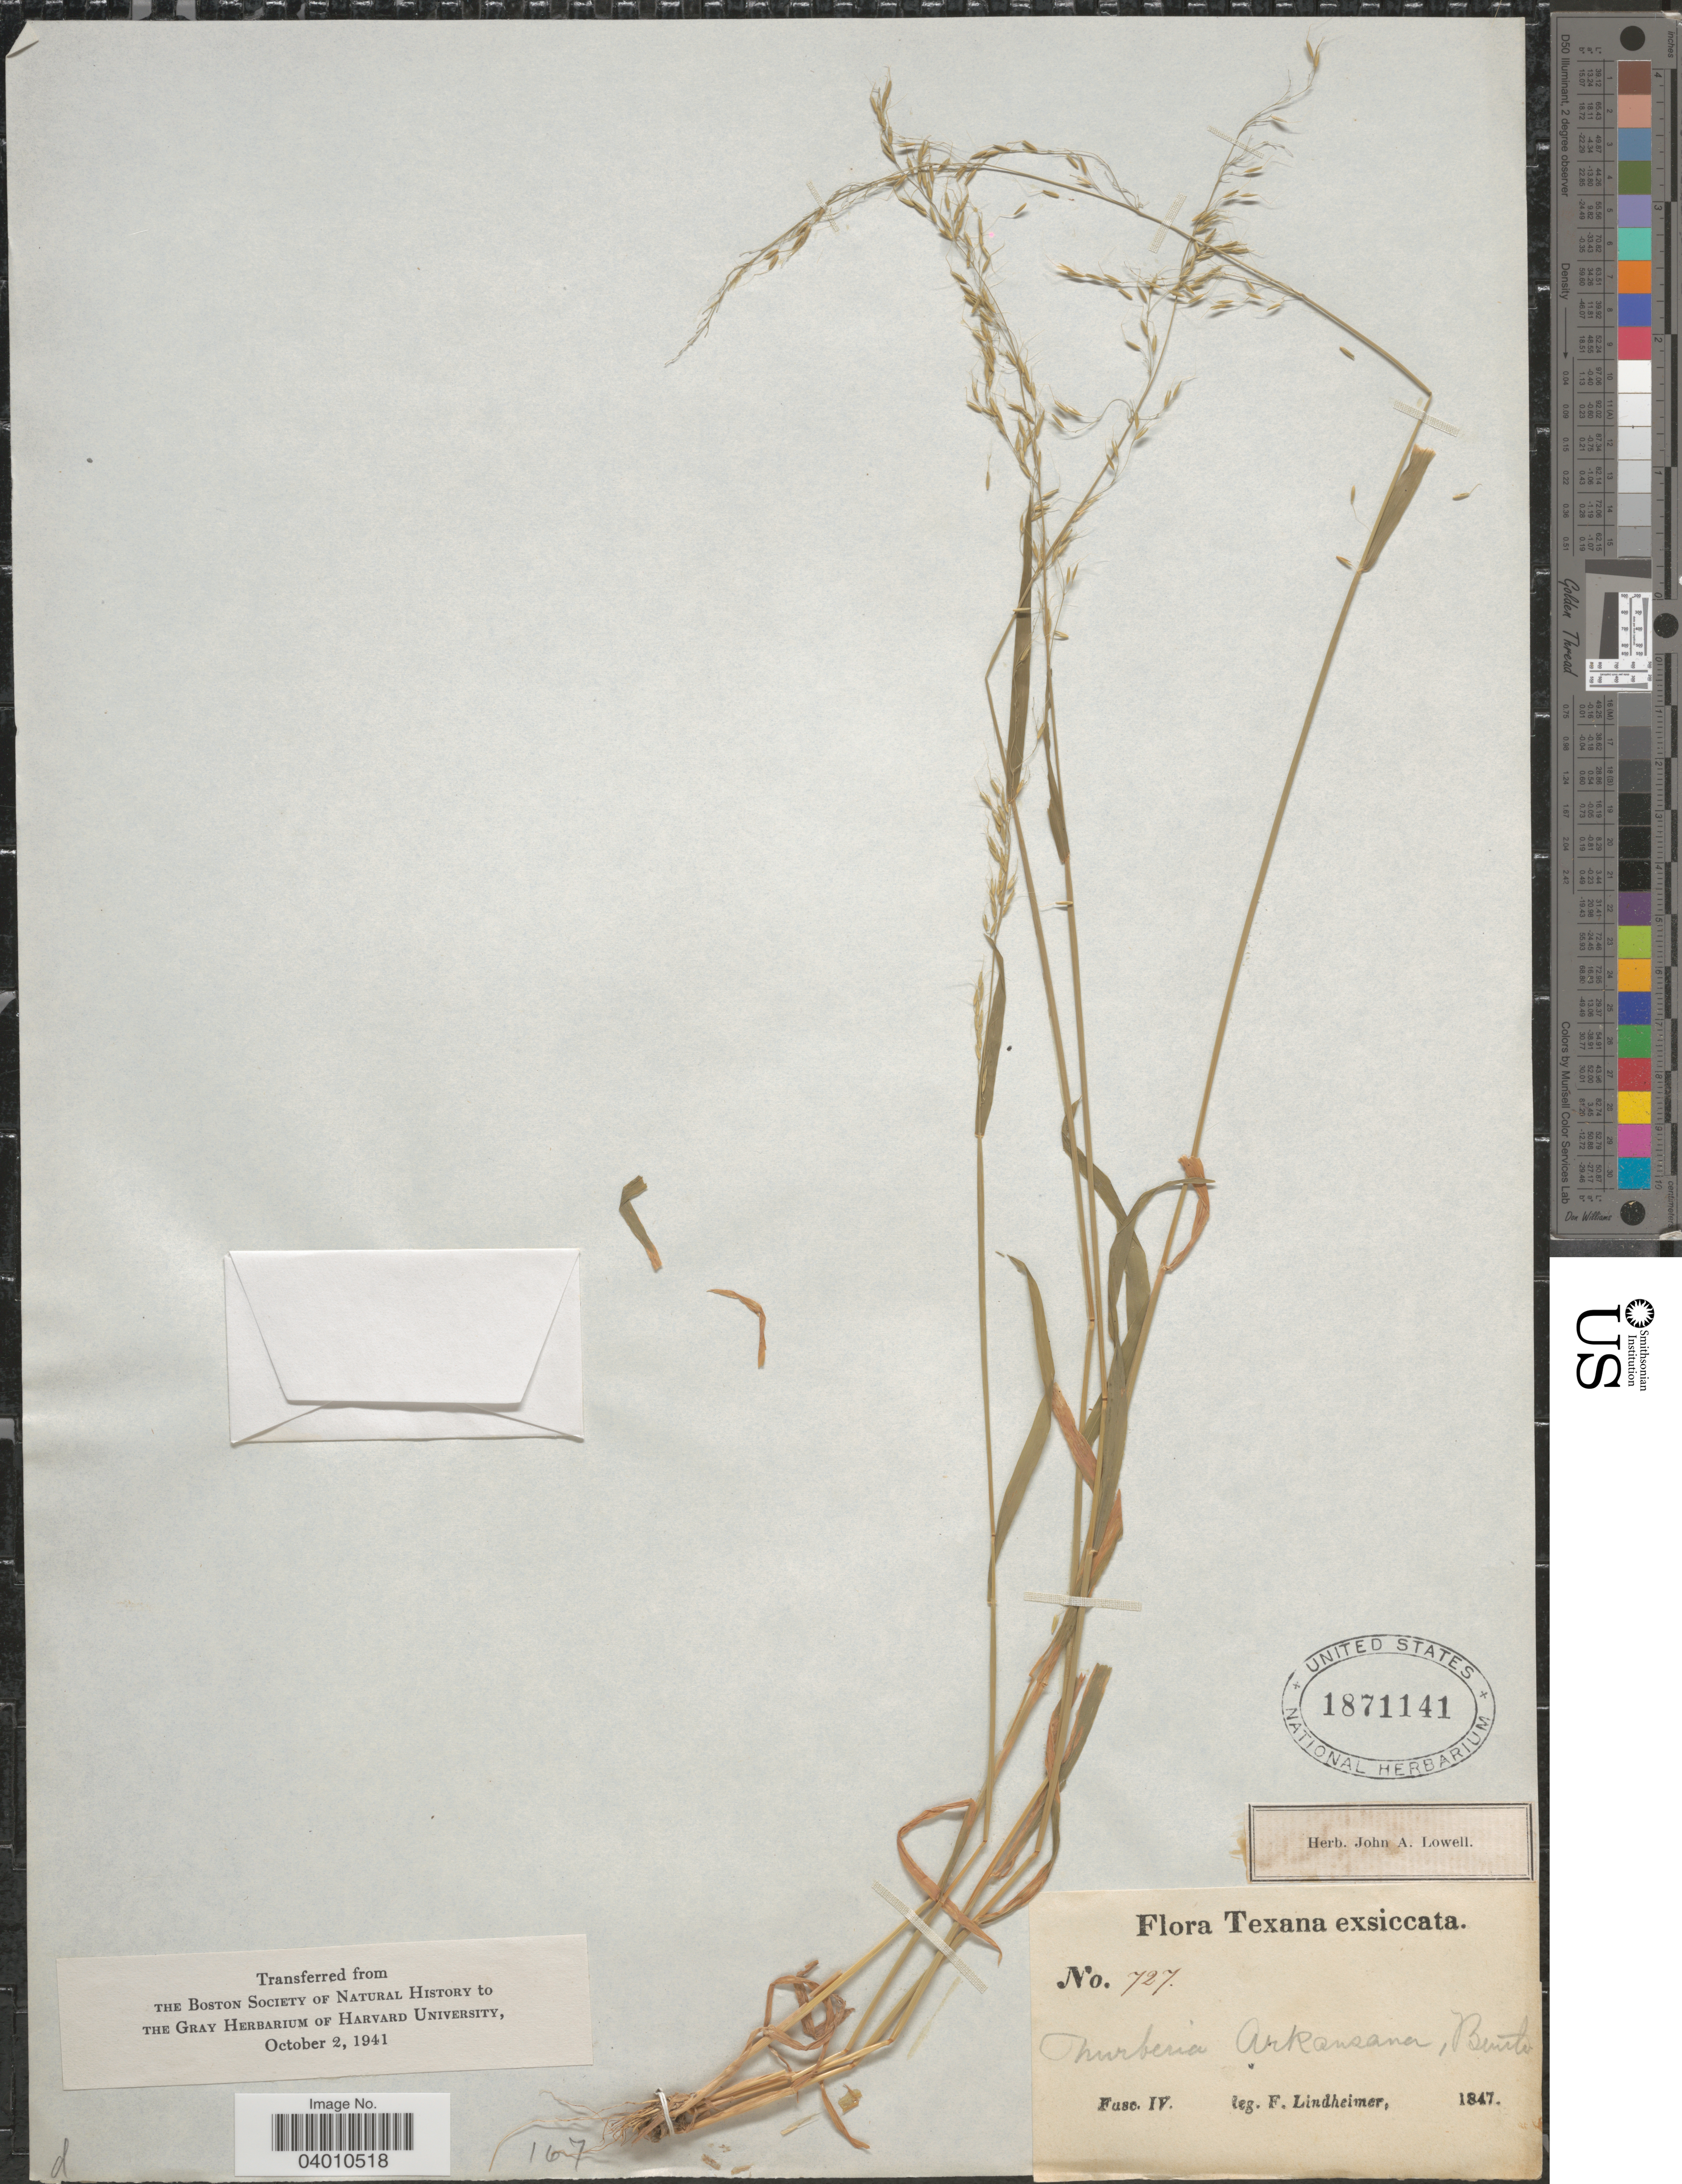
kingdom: Plantae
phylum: Tracheophyta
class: Liliopsida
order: Poales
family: Poaceae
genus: Limnodea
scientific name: Limnodea arkansana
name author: (Nutt.) L.H. Dewey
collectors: F. Lindheimer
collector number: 727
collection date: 1847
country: United States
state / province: Texas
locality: Fasc. IV.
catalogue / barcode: US 1871141